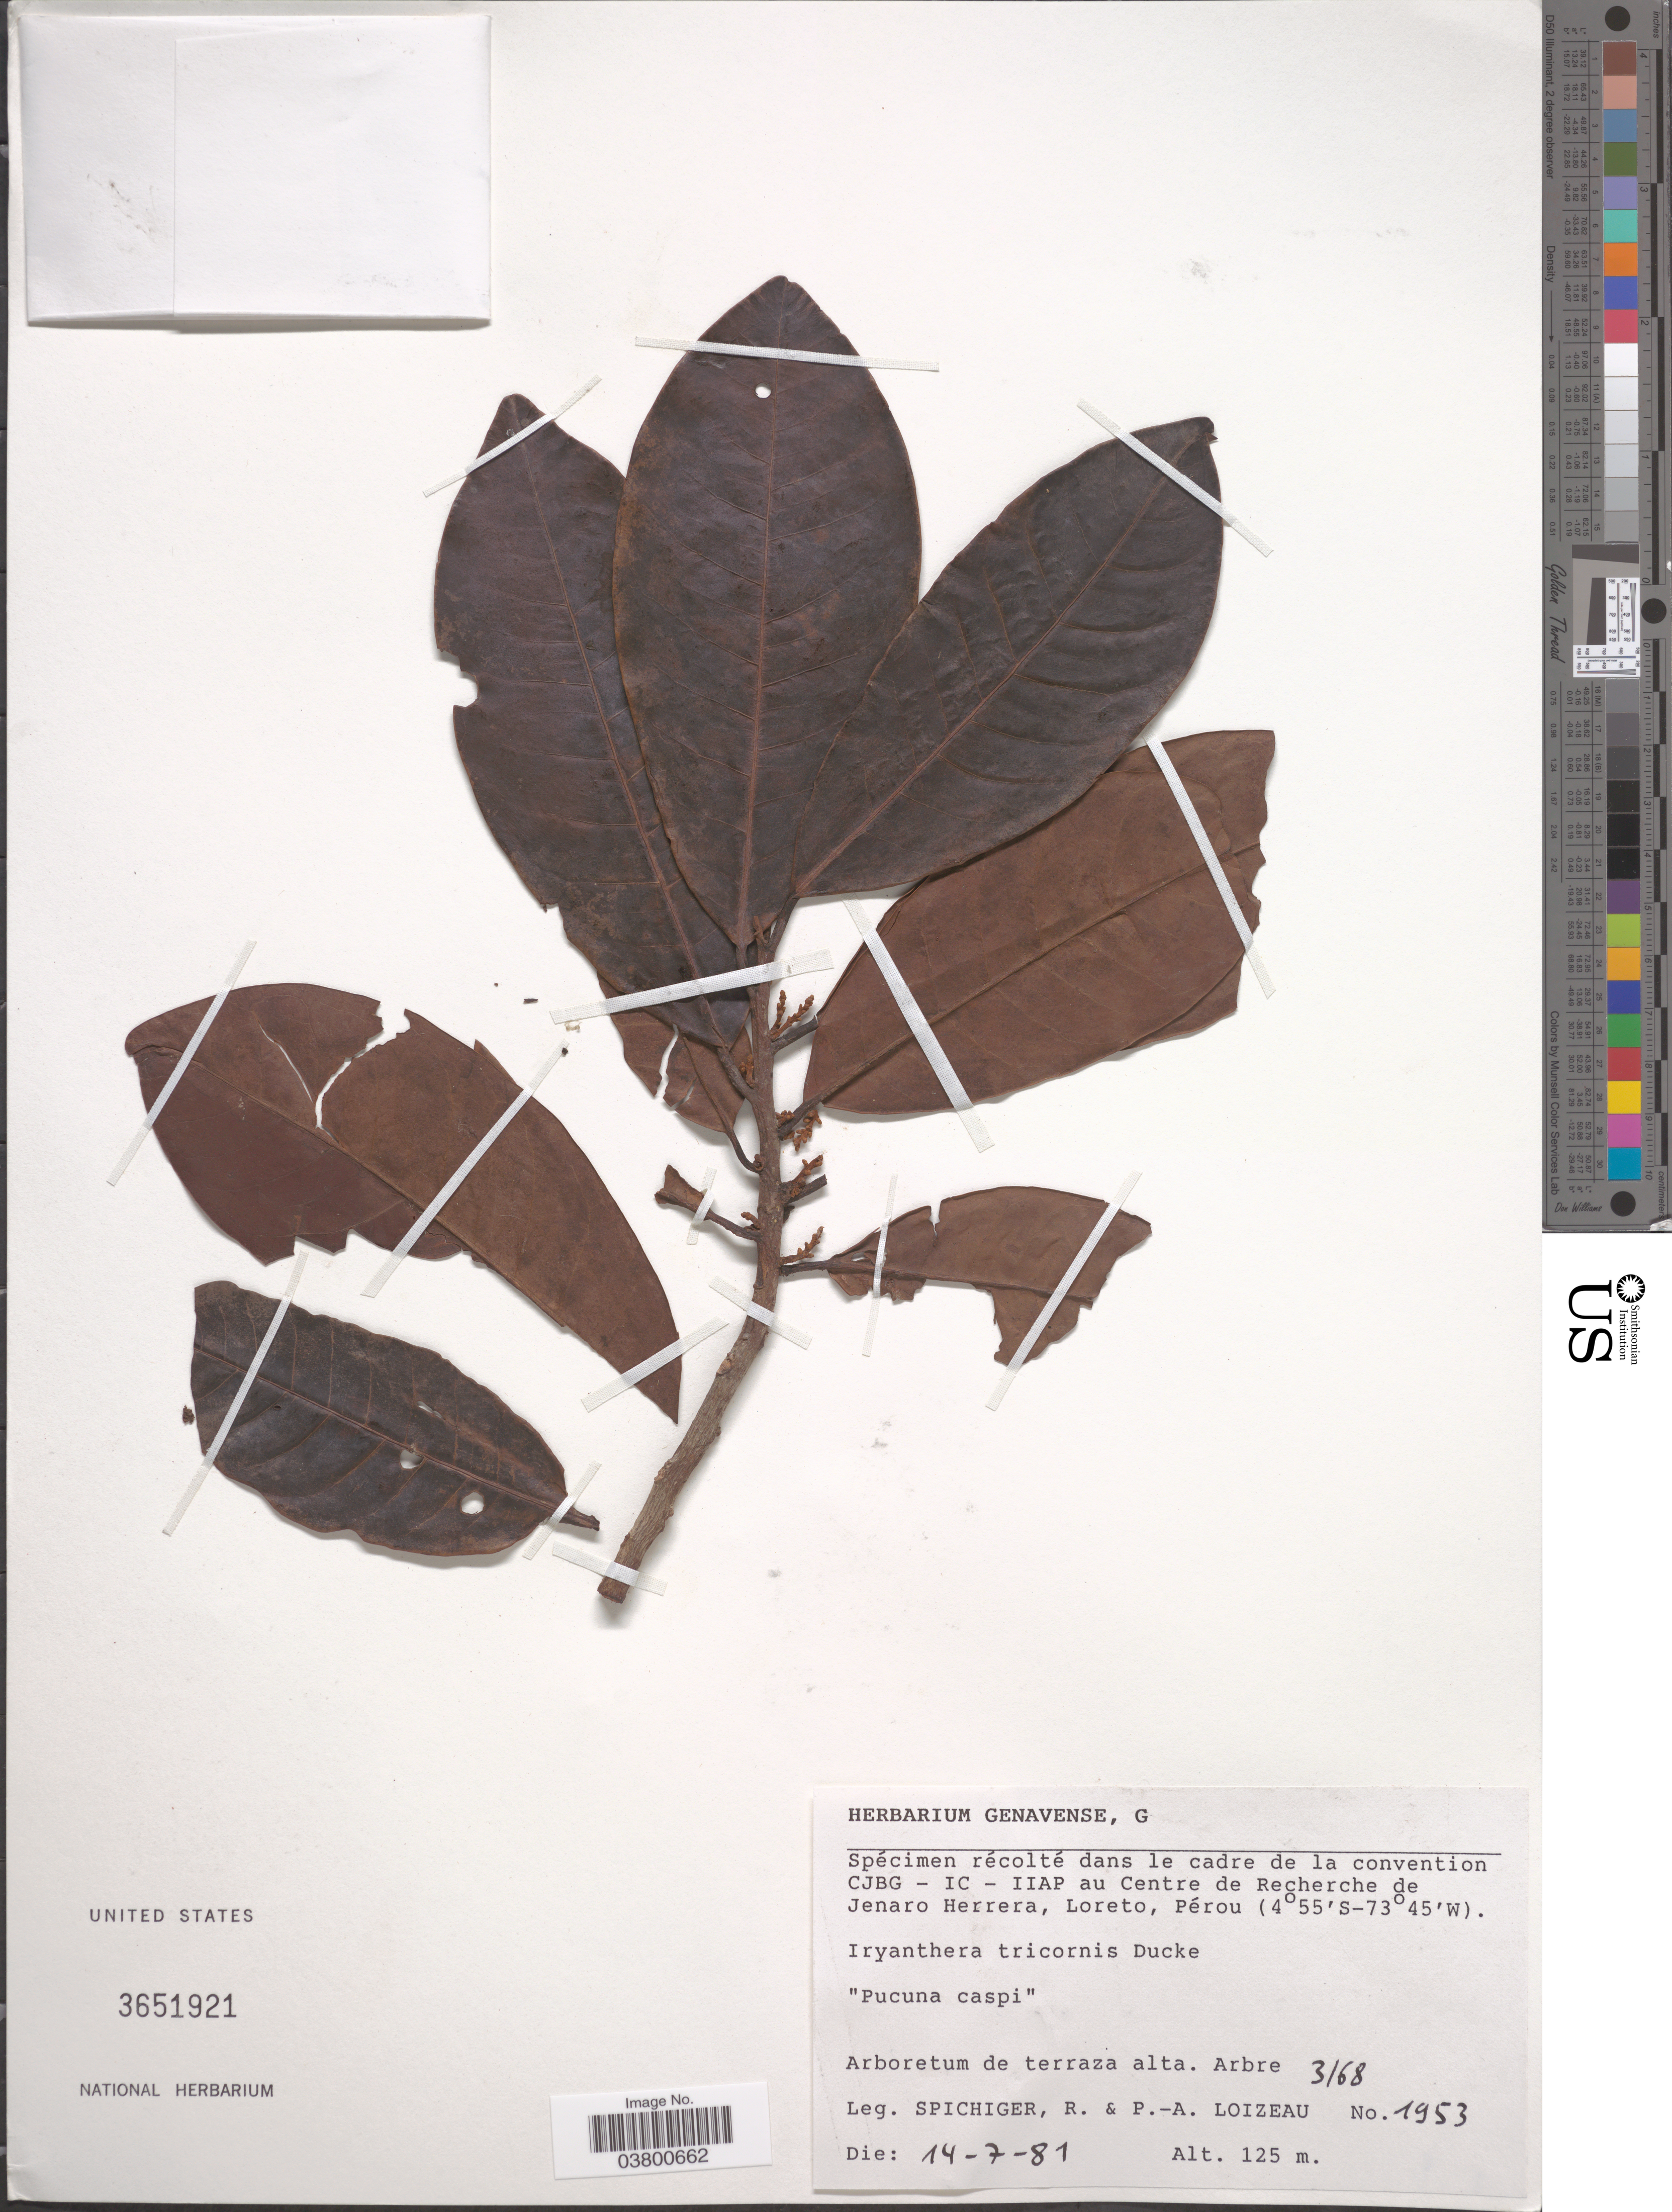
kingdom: Plantae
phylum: Tracheophyta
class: Magnoliopsida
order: Magnoliales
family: Myristicaceae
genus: Iryanthera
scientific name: Iryanthera tricornis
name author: Ducke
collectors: R. Spichiger & P. Loizeau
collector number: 1953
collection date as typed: Transcribed d/m/y: 14/7/81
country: Peru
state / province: Loreto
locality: Centre de Recherche de Jenaro Herrera, Loreto, Pérou. Arboretum de terraza alta. Arbre 3/68.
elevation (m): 125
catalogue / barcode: US 3651921